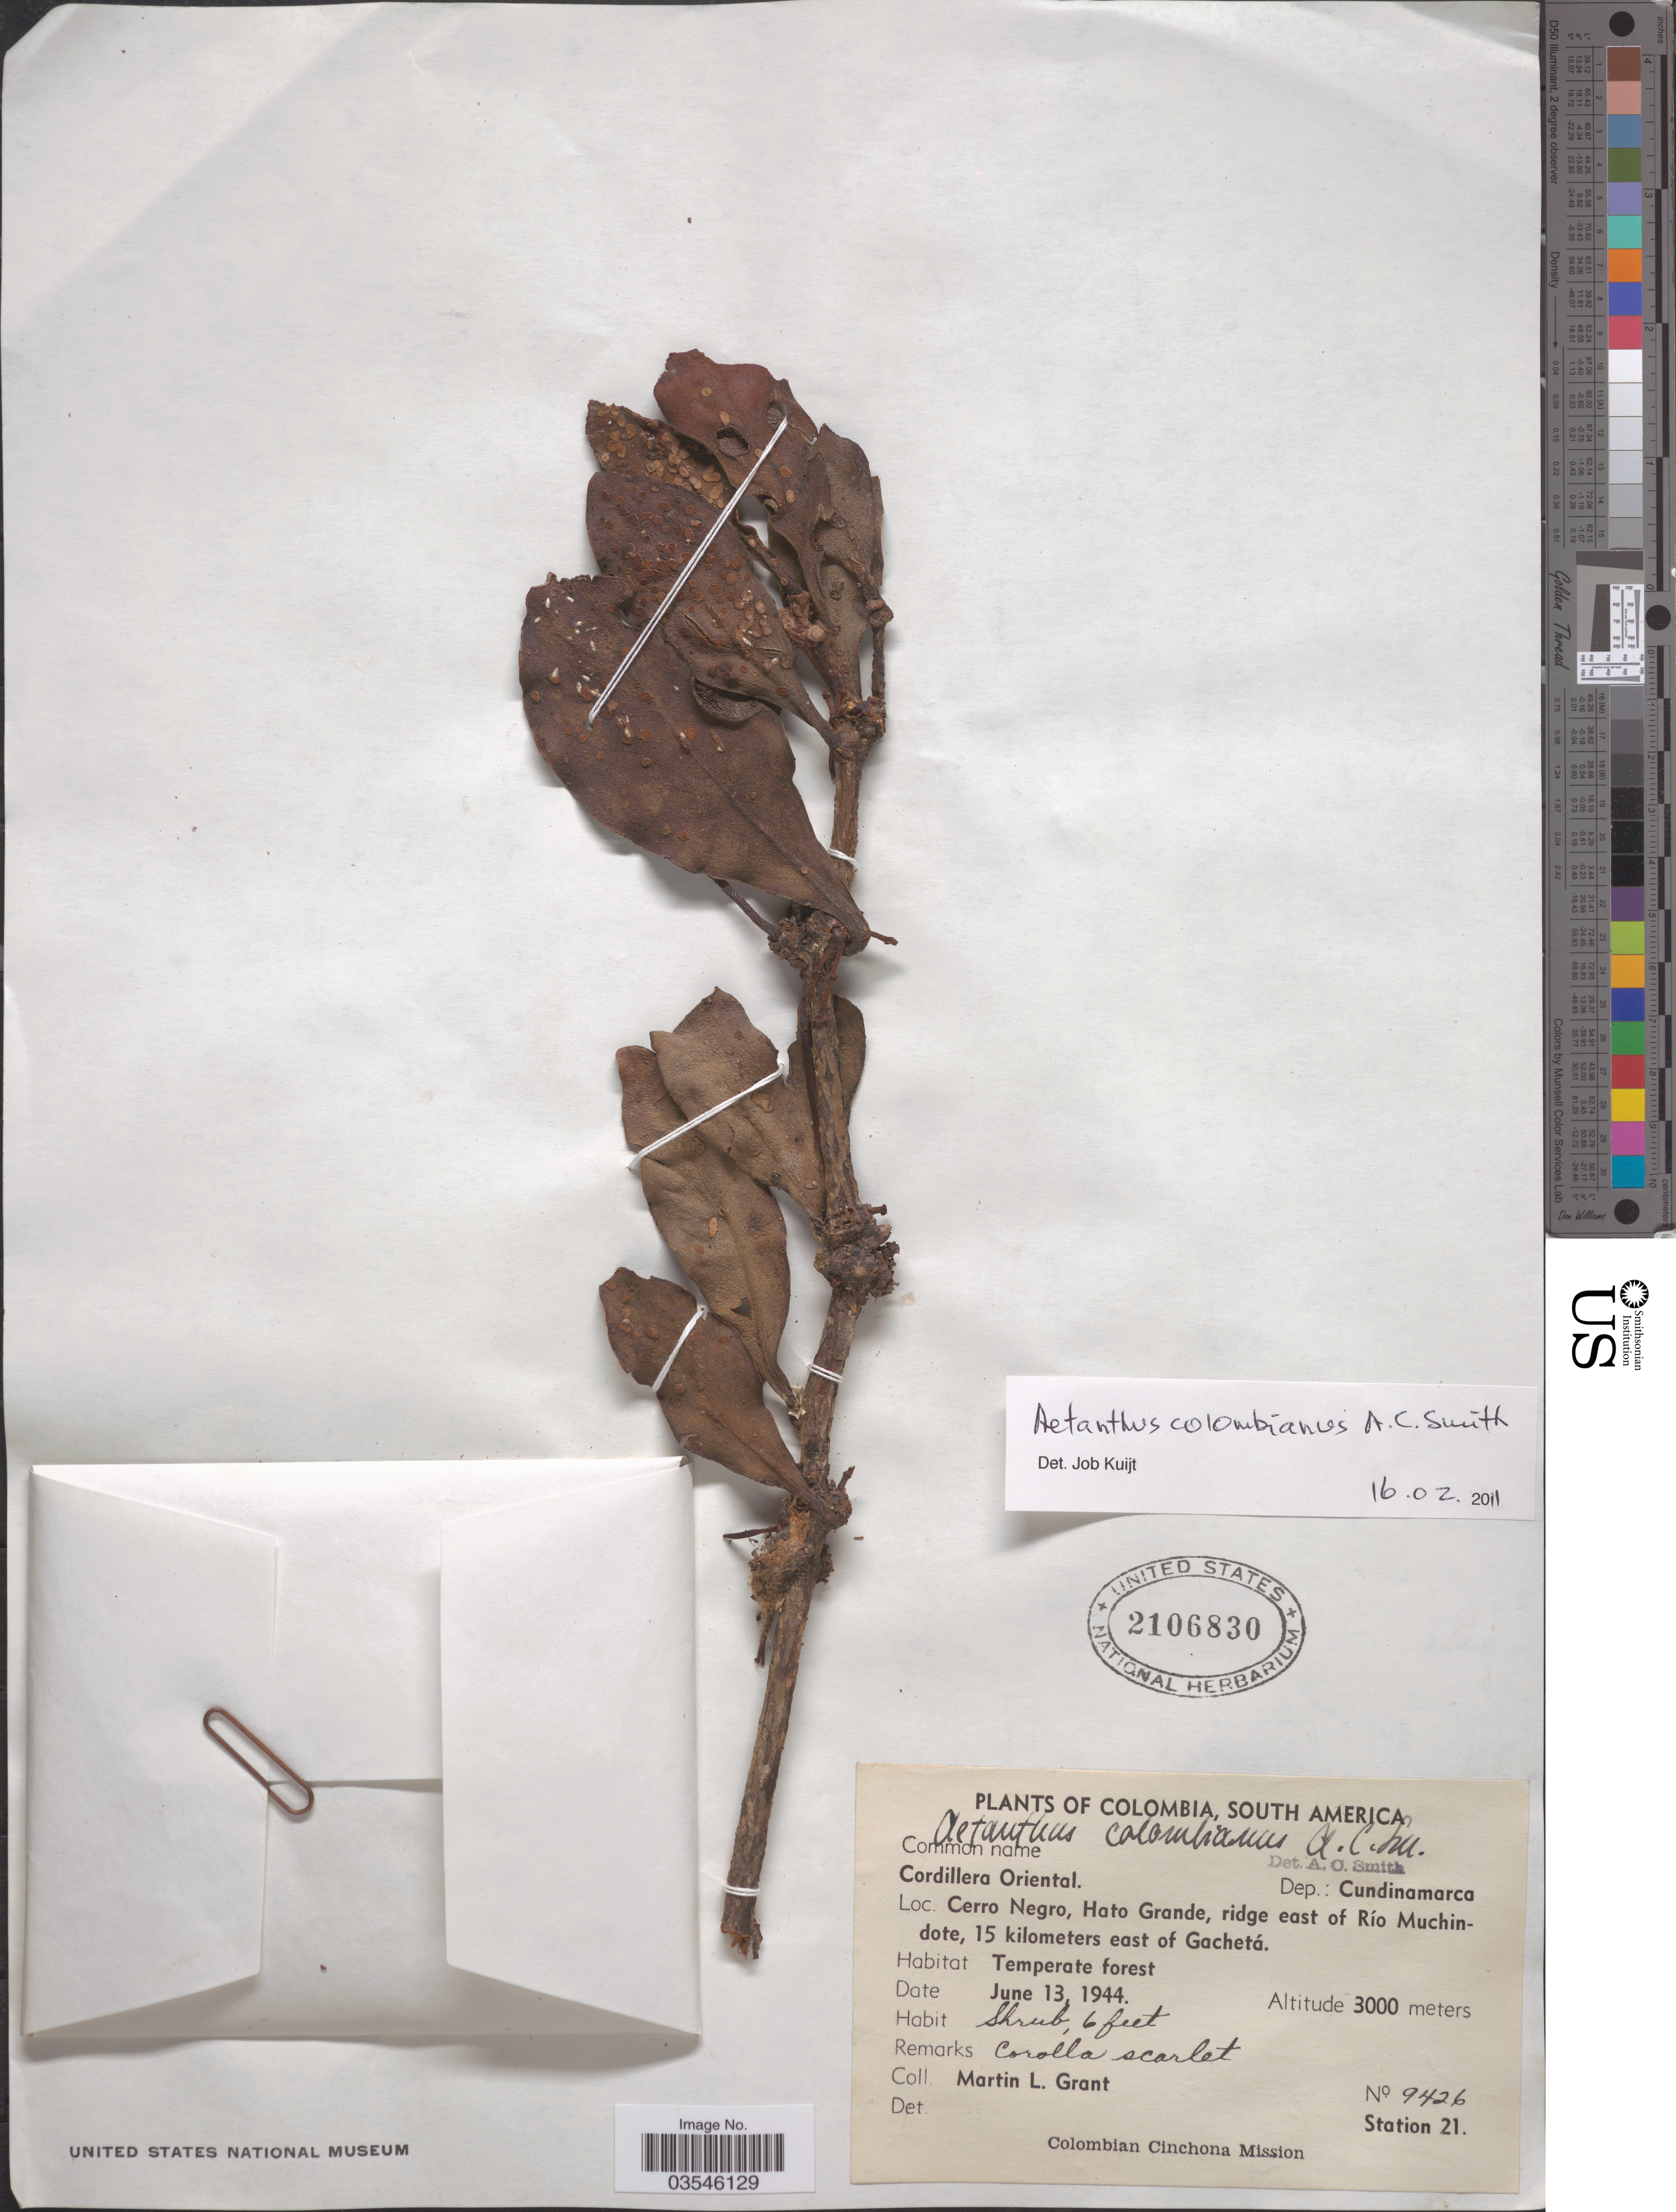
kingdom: Plantae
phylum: Tracheophyta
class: Magnoliopsida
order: Santalales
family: Loranthaceae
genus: Aetanthus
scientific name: Aetanthus colombianus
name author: A.C. Sm.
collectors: M. L. Grant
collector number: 9426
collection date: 1944-06-13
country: Colombia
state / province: Cundinamarca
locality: Cordillera Oriental. Dep.: Cundinamarca. Cerro Negro, Hato Grande, ridge east of Río Muchindote, 15 kilometers east of Gachetá.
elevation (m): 3000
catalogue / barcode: US 2106830